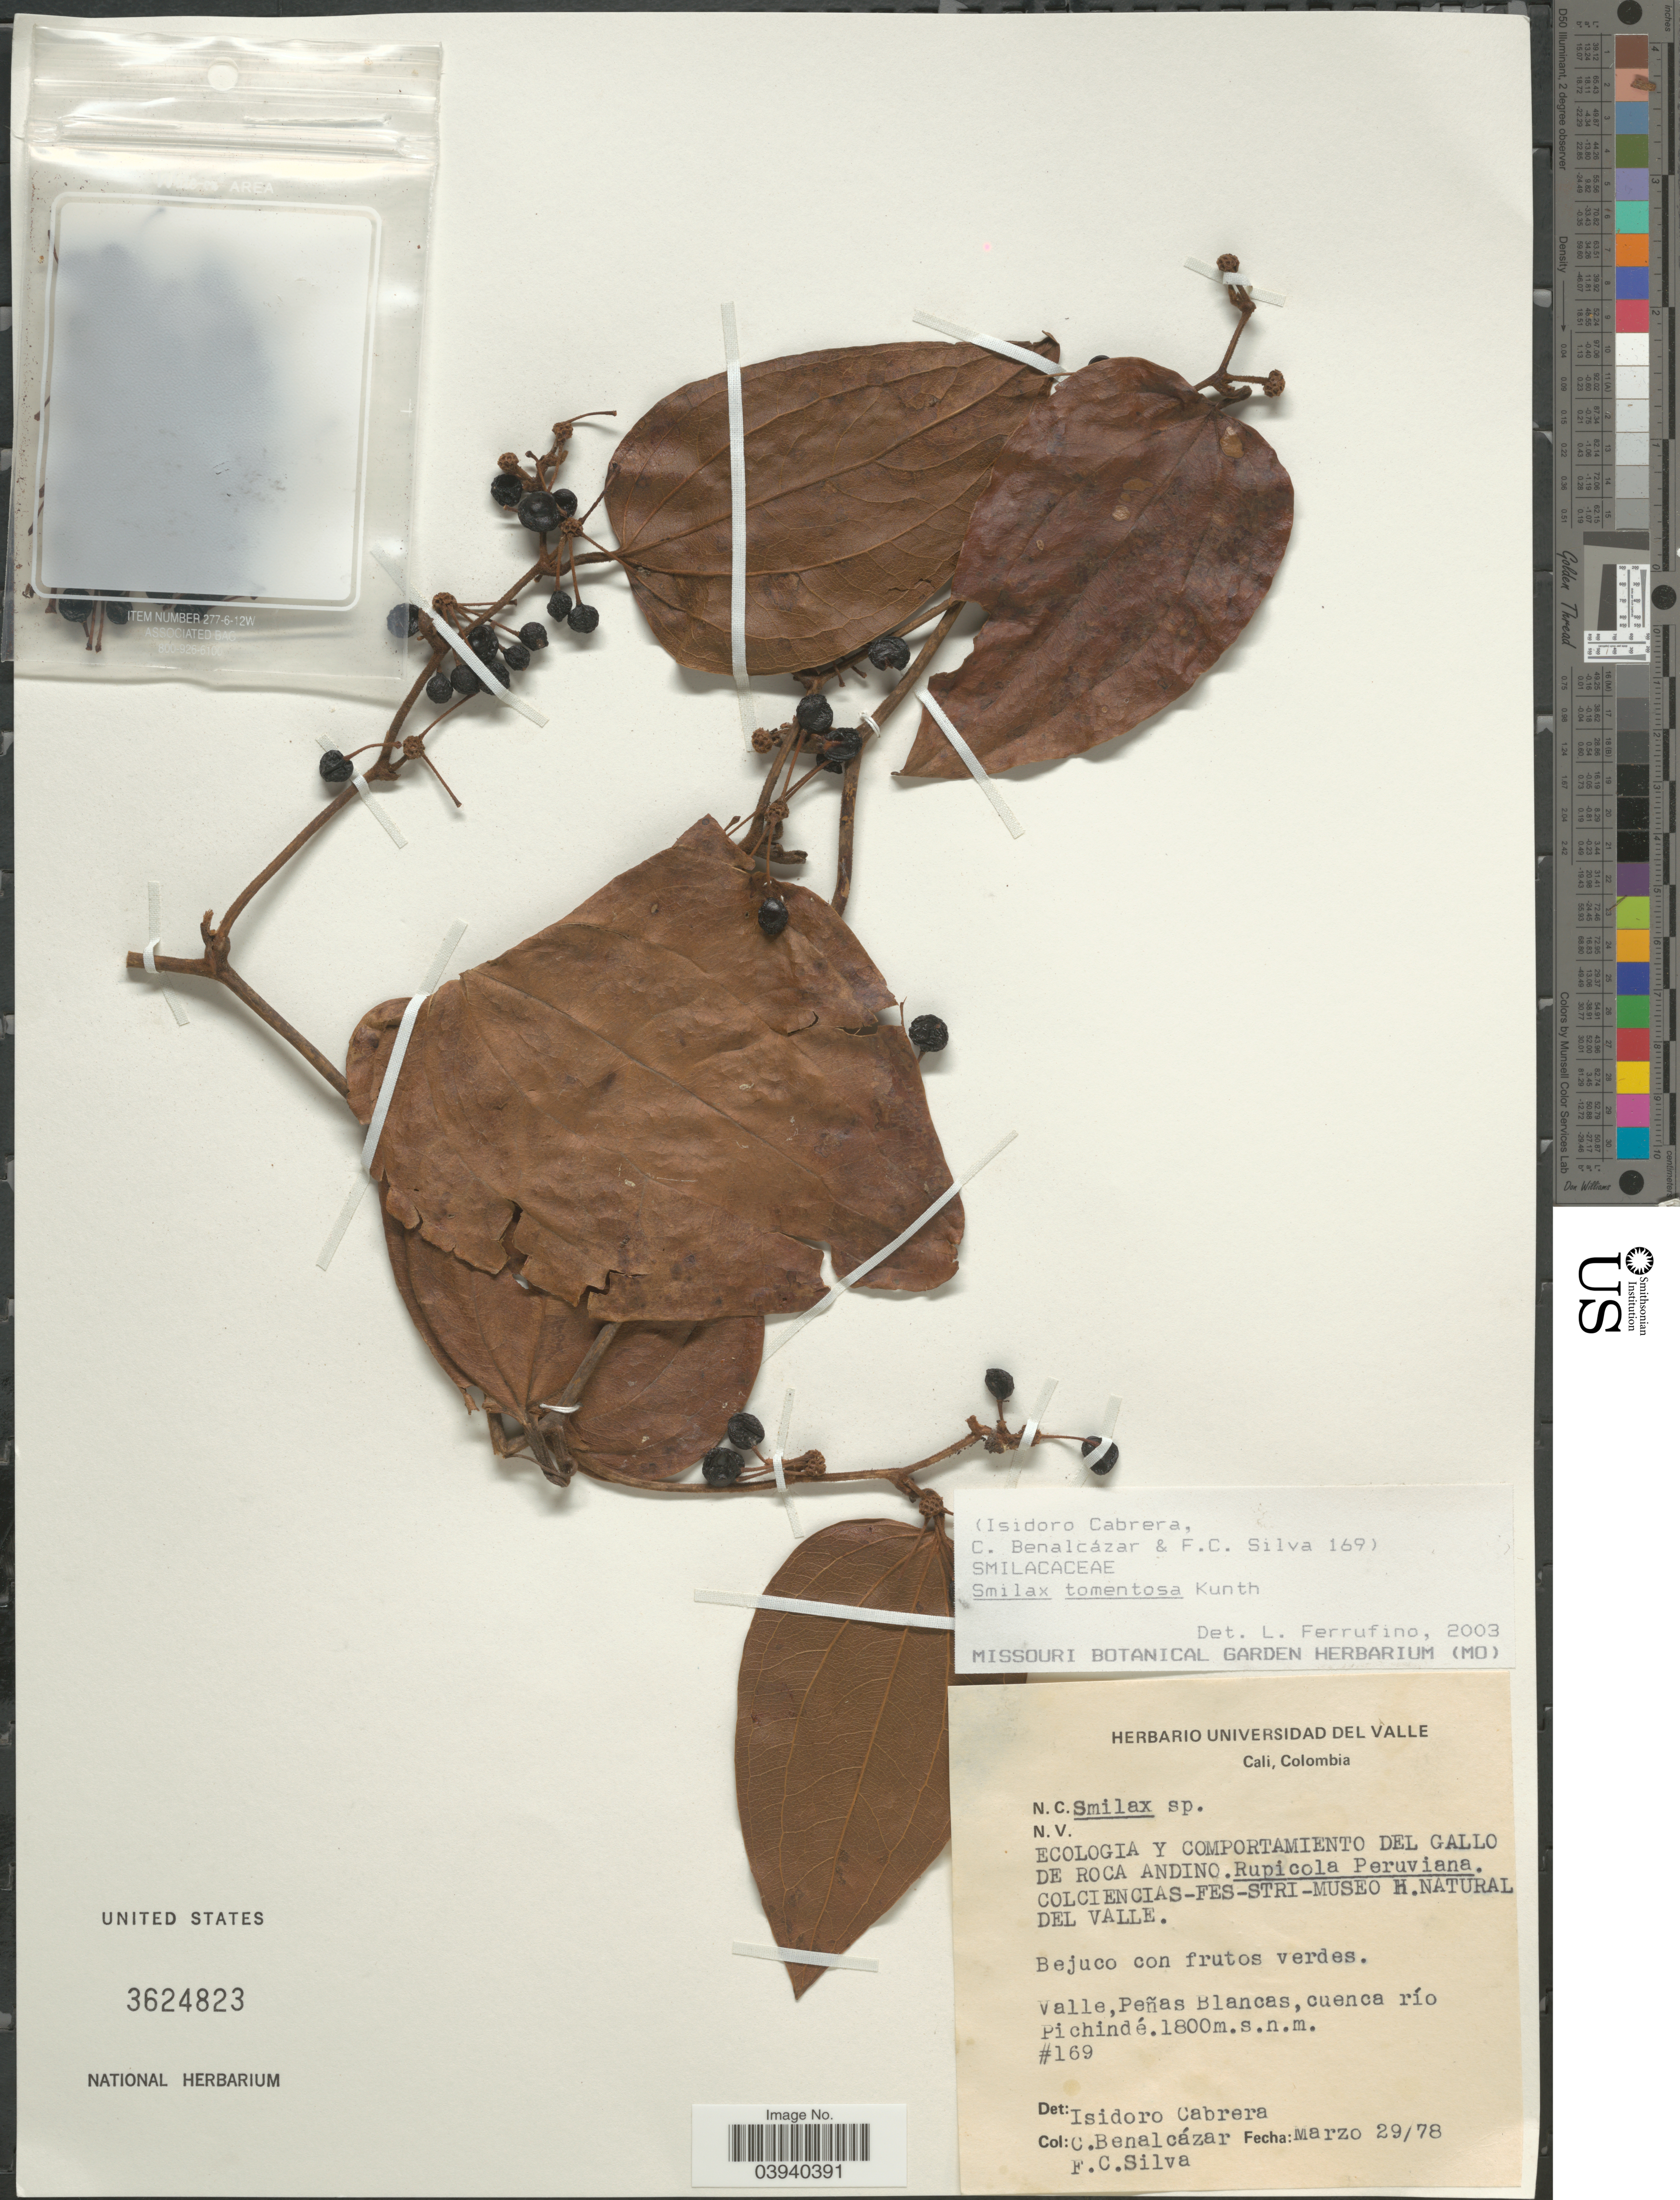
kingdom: Plantae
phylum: Tracheophyta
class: Liliopsida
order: Liliales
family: Smilacaceae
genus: Smilax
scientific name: Smilax tomentosa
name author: Kunth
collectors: C. Benalcazar & F. Chagas e Silva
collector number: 169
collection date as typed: Transcribed d/m/y: 29/3/78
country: Colombia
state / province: Valle del Cauca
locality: Valle, Peñas Blancas, cuenca río Pichindé.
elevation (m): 1800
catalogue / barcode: US 3624823